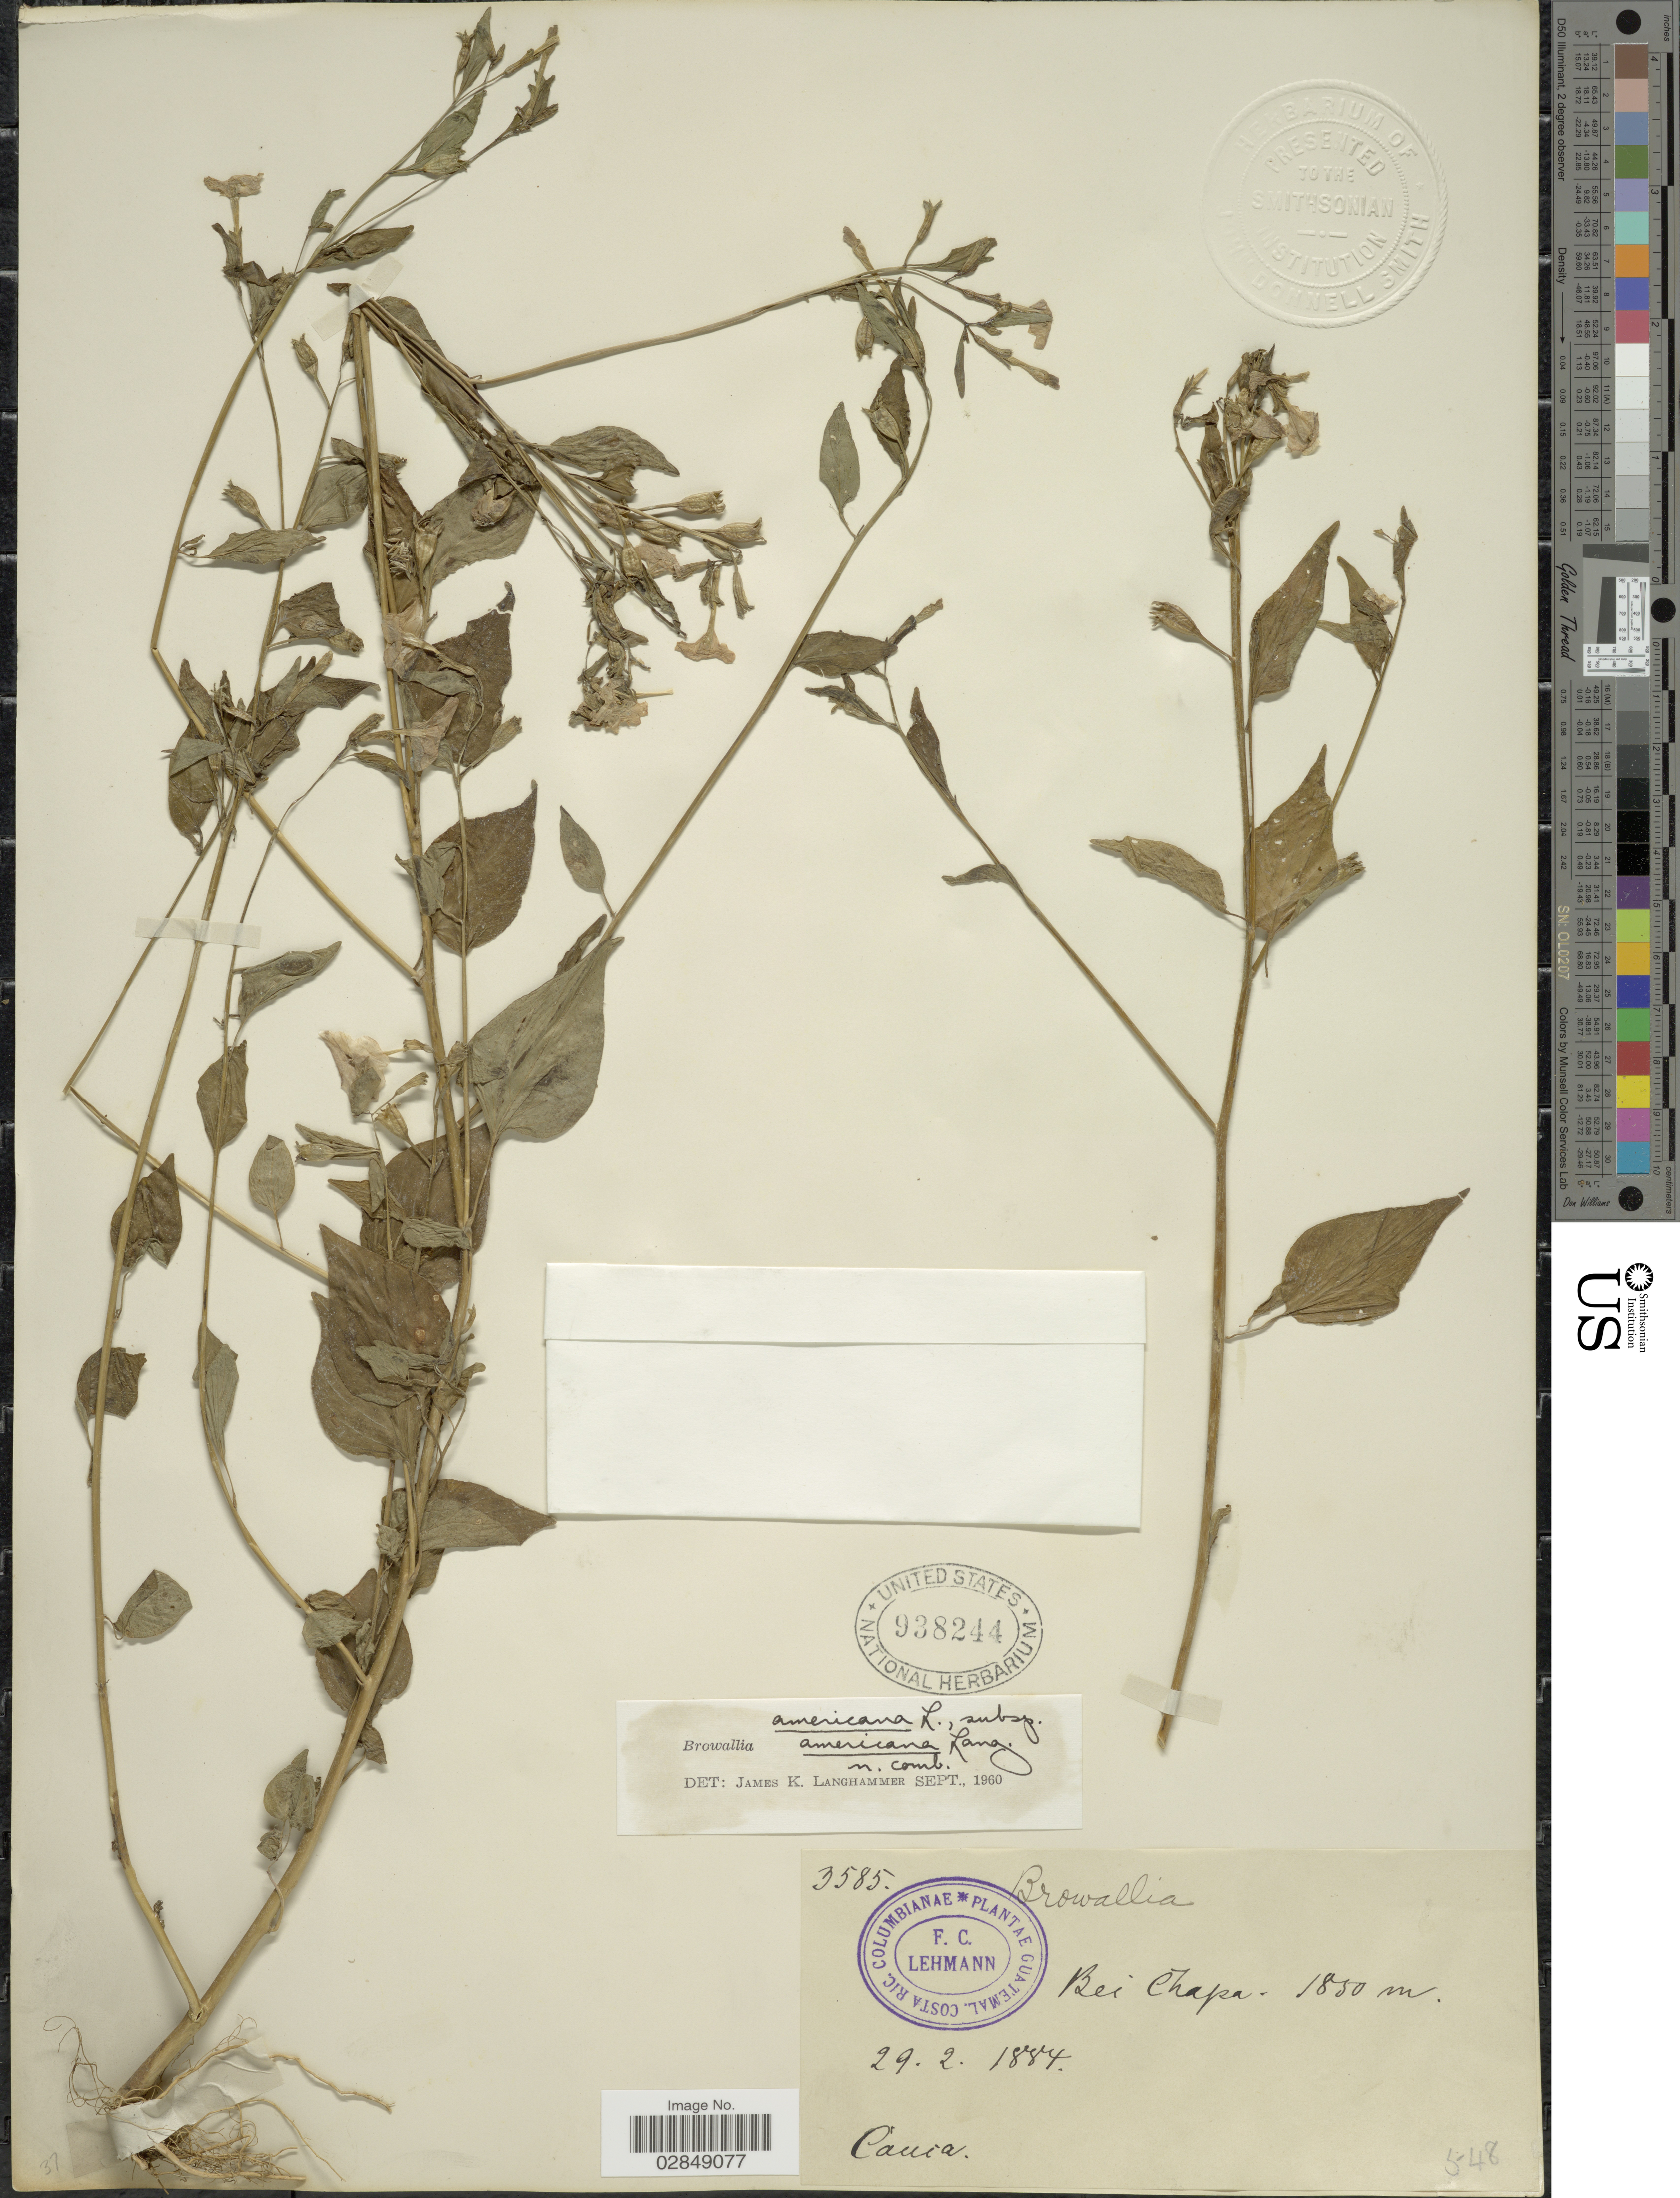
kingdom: Plantae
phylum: Tracheophyta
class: Magnoliopsida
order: Solanales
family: Solanaceae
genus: Browallia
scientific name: Browallia americana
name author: L.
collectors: F. C. Lehmann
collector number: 3585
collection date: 1884-02-29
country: Colombia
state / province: Cauca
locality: Bei Chapa.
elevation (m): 1850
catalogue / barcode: US 938244